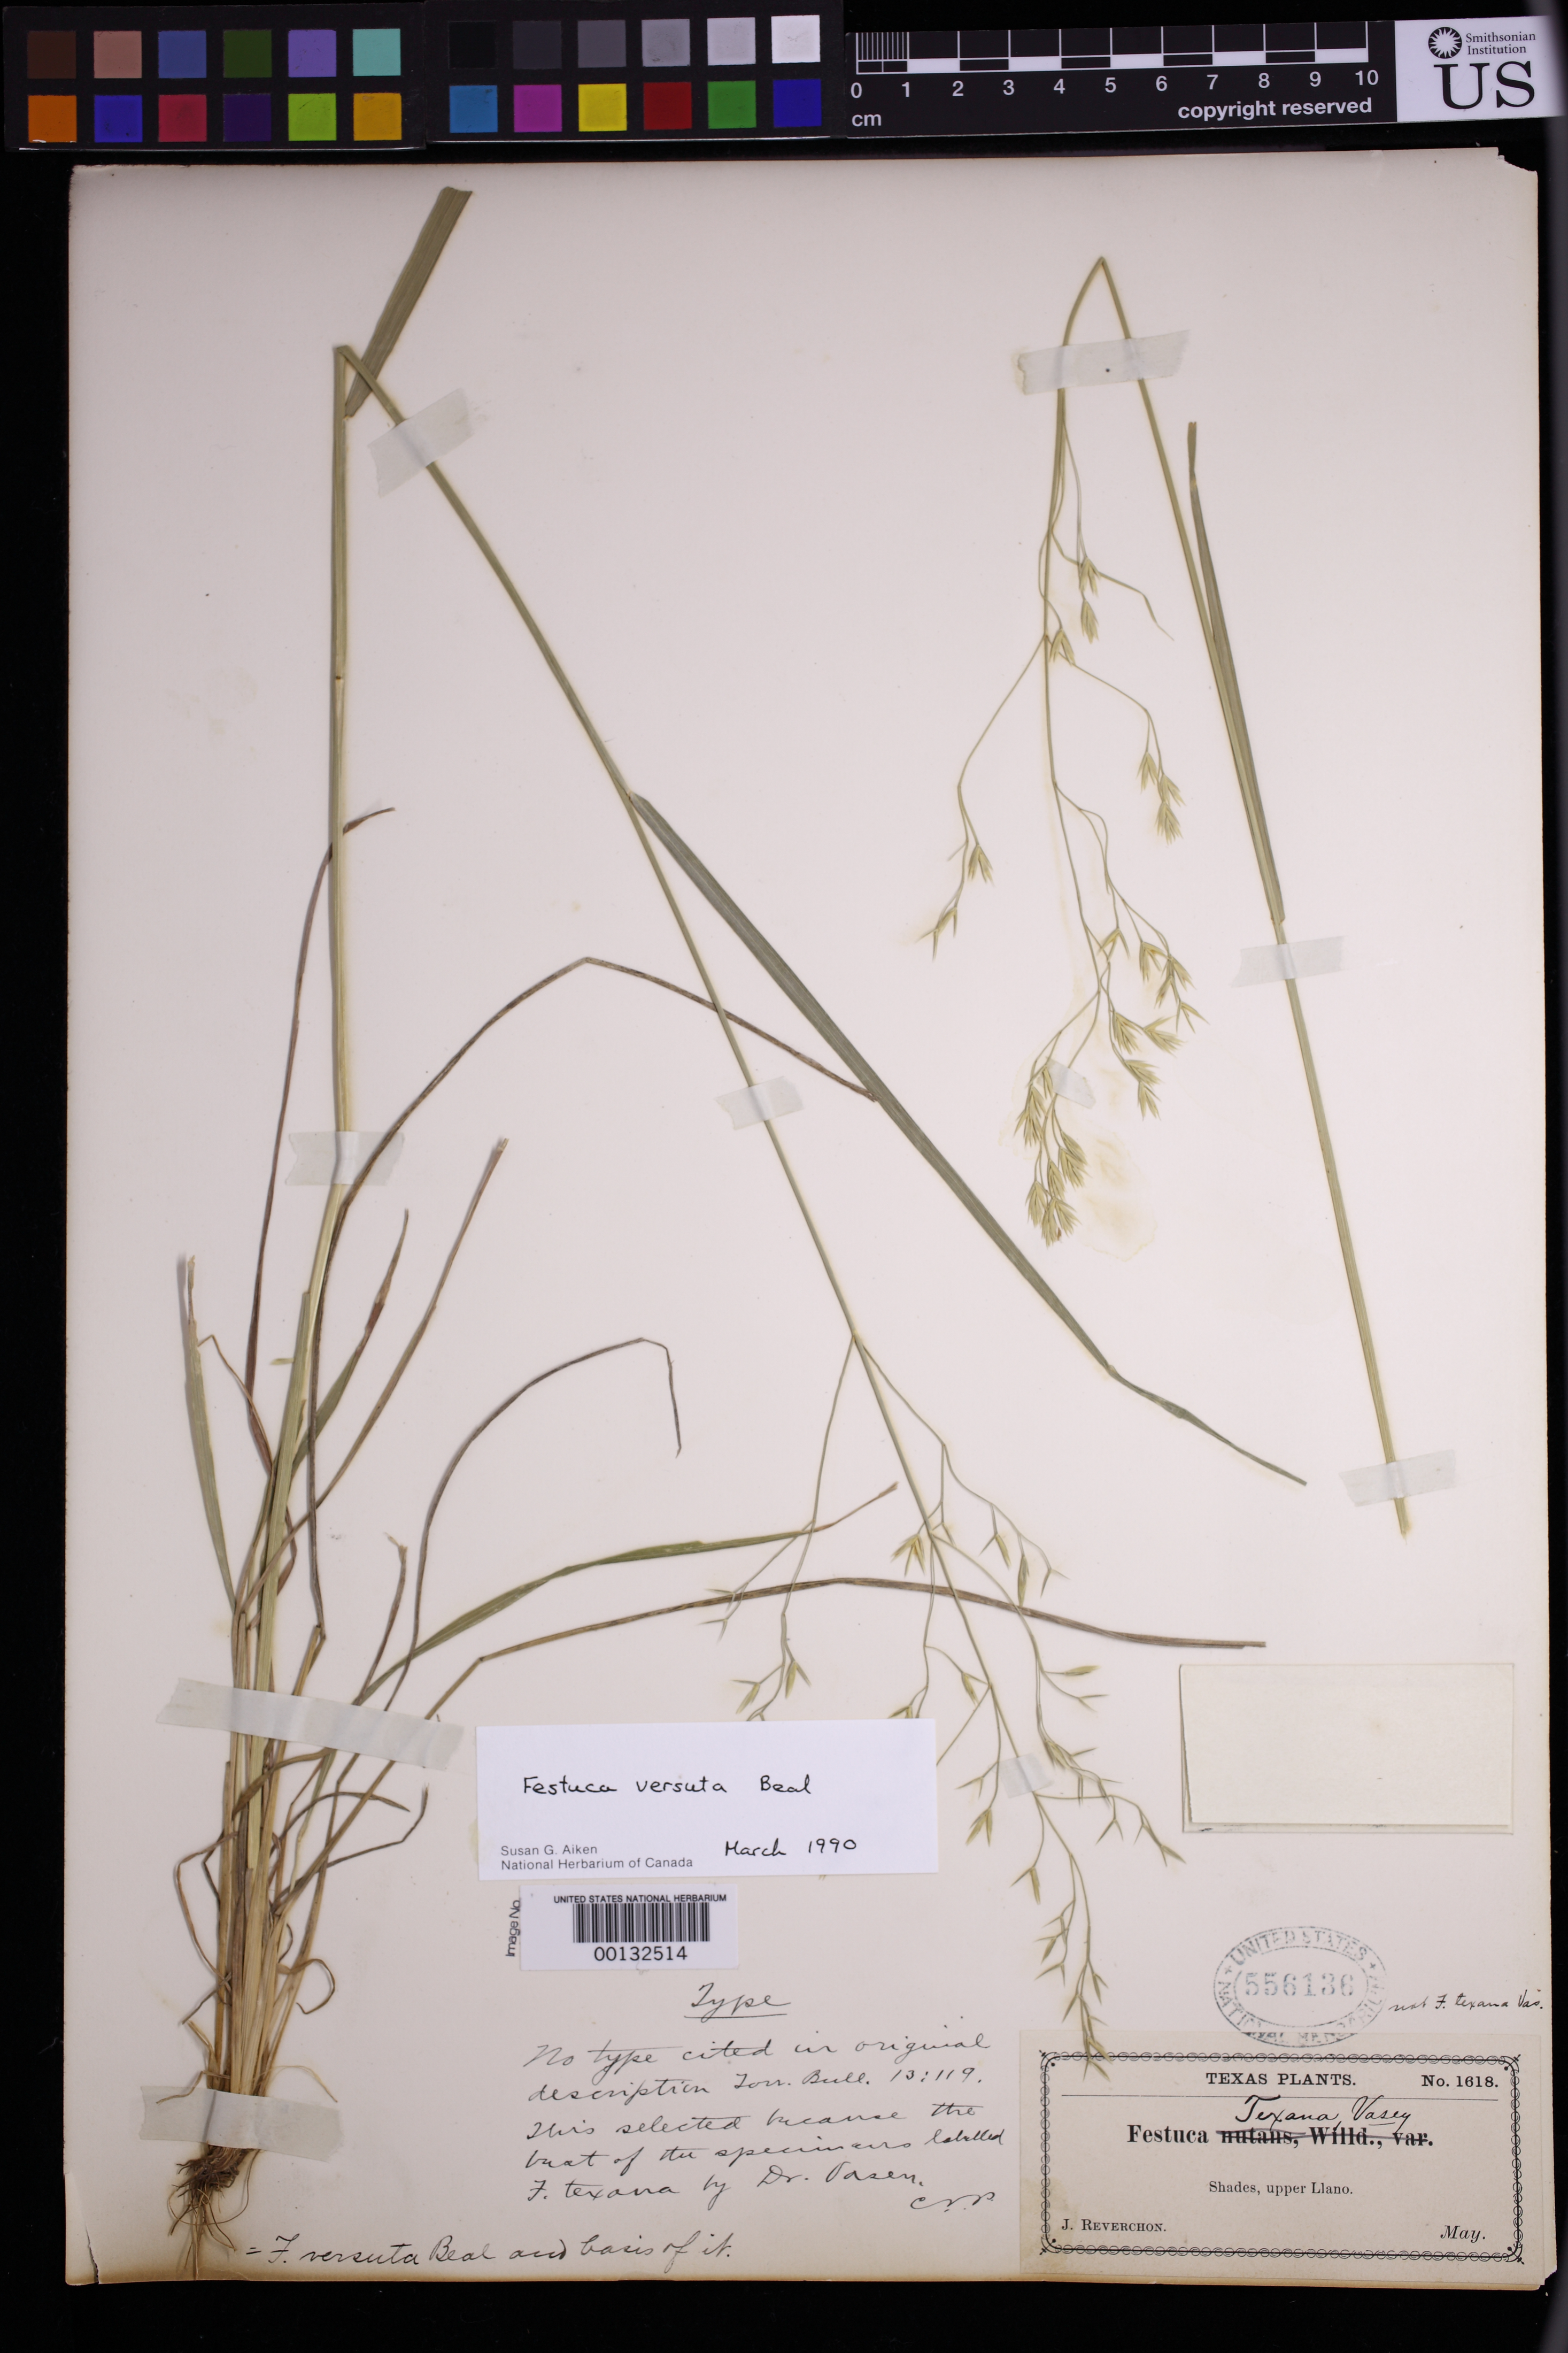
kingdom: Plantae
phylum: Tracheophyta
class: Liliopsida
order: Poales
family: Poaceae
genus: Festuca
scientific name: Festuca texana Vasey, nom. illeg.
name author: Vasey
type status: Lectotype; Type Collection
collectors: J. Reverchon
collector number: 1618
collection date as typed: May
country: United States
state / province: Texas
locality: Shades, Upper Llano.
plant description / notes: No collections cited in protologue; this specimen is presumably the holotype, but a syntype if more original material is found.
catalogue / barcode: US 556136